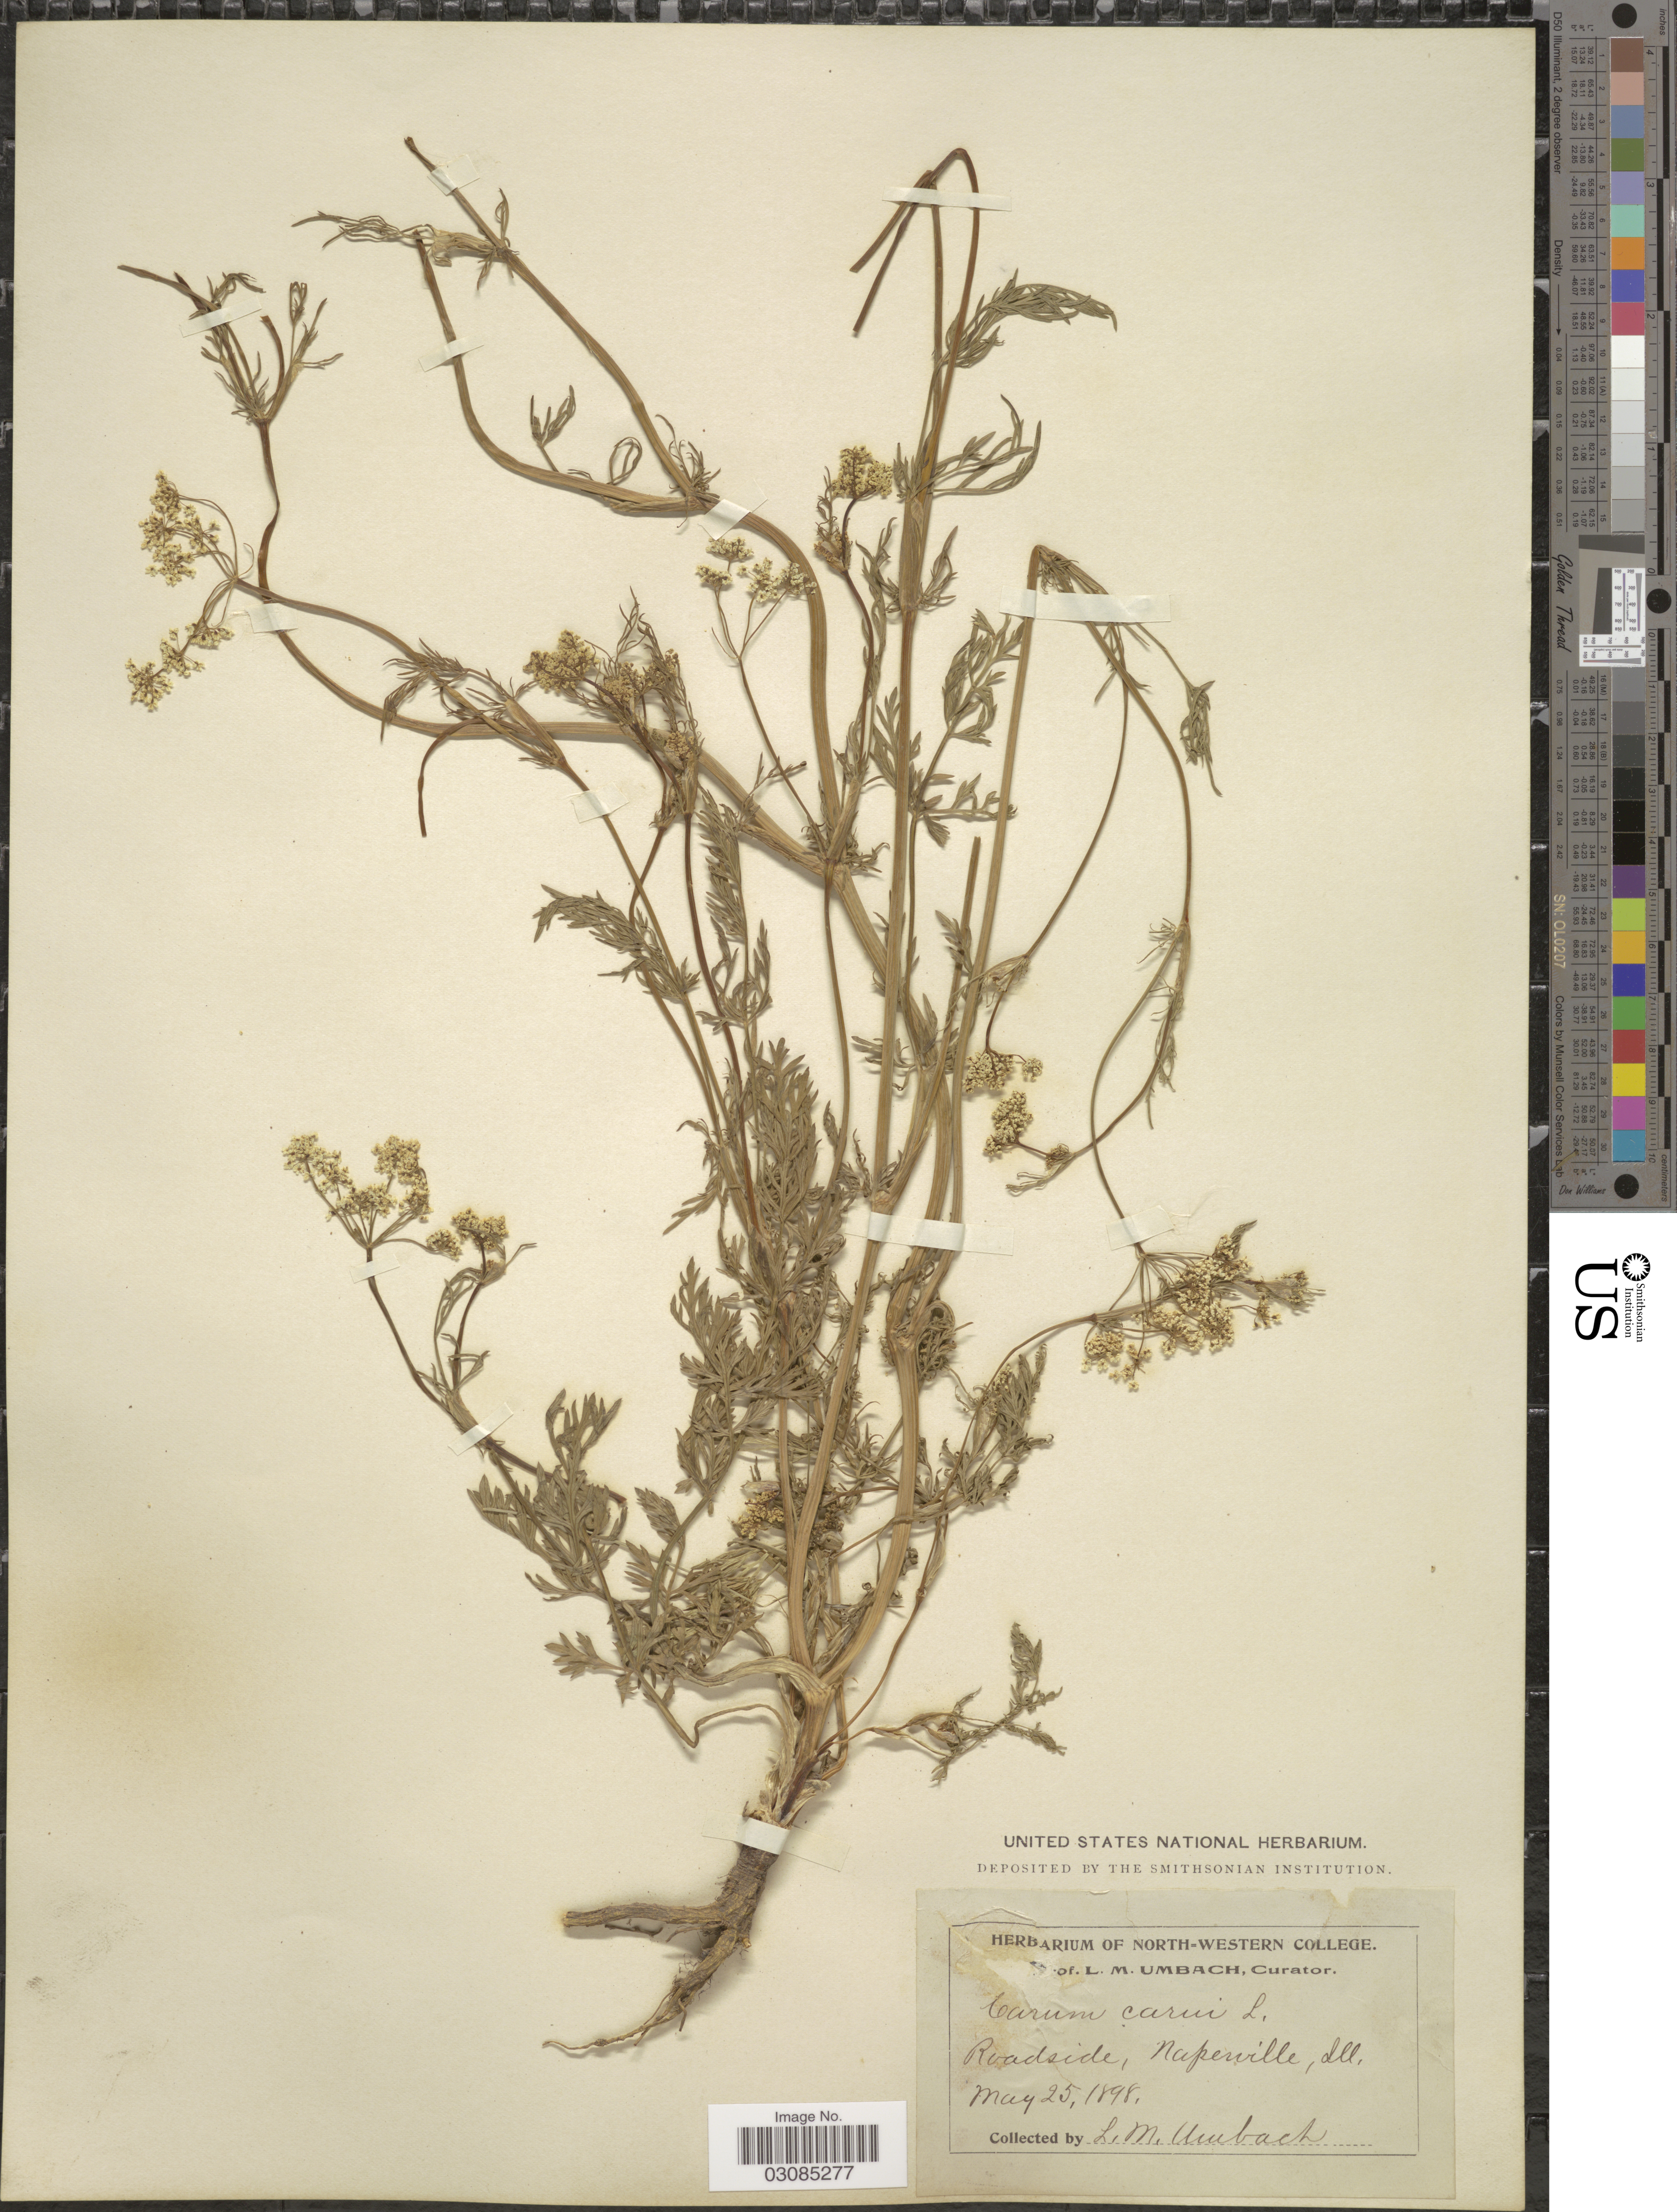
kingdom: Plantae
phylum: Tracheophyta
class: Magnoliopsida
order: Apiales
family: Apiaceae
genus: Carum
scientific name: Carum carvi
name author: L.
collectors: L. M. Umbach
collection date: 1898-05-25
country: United States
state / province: Illinois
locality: Naperville, Ill.